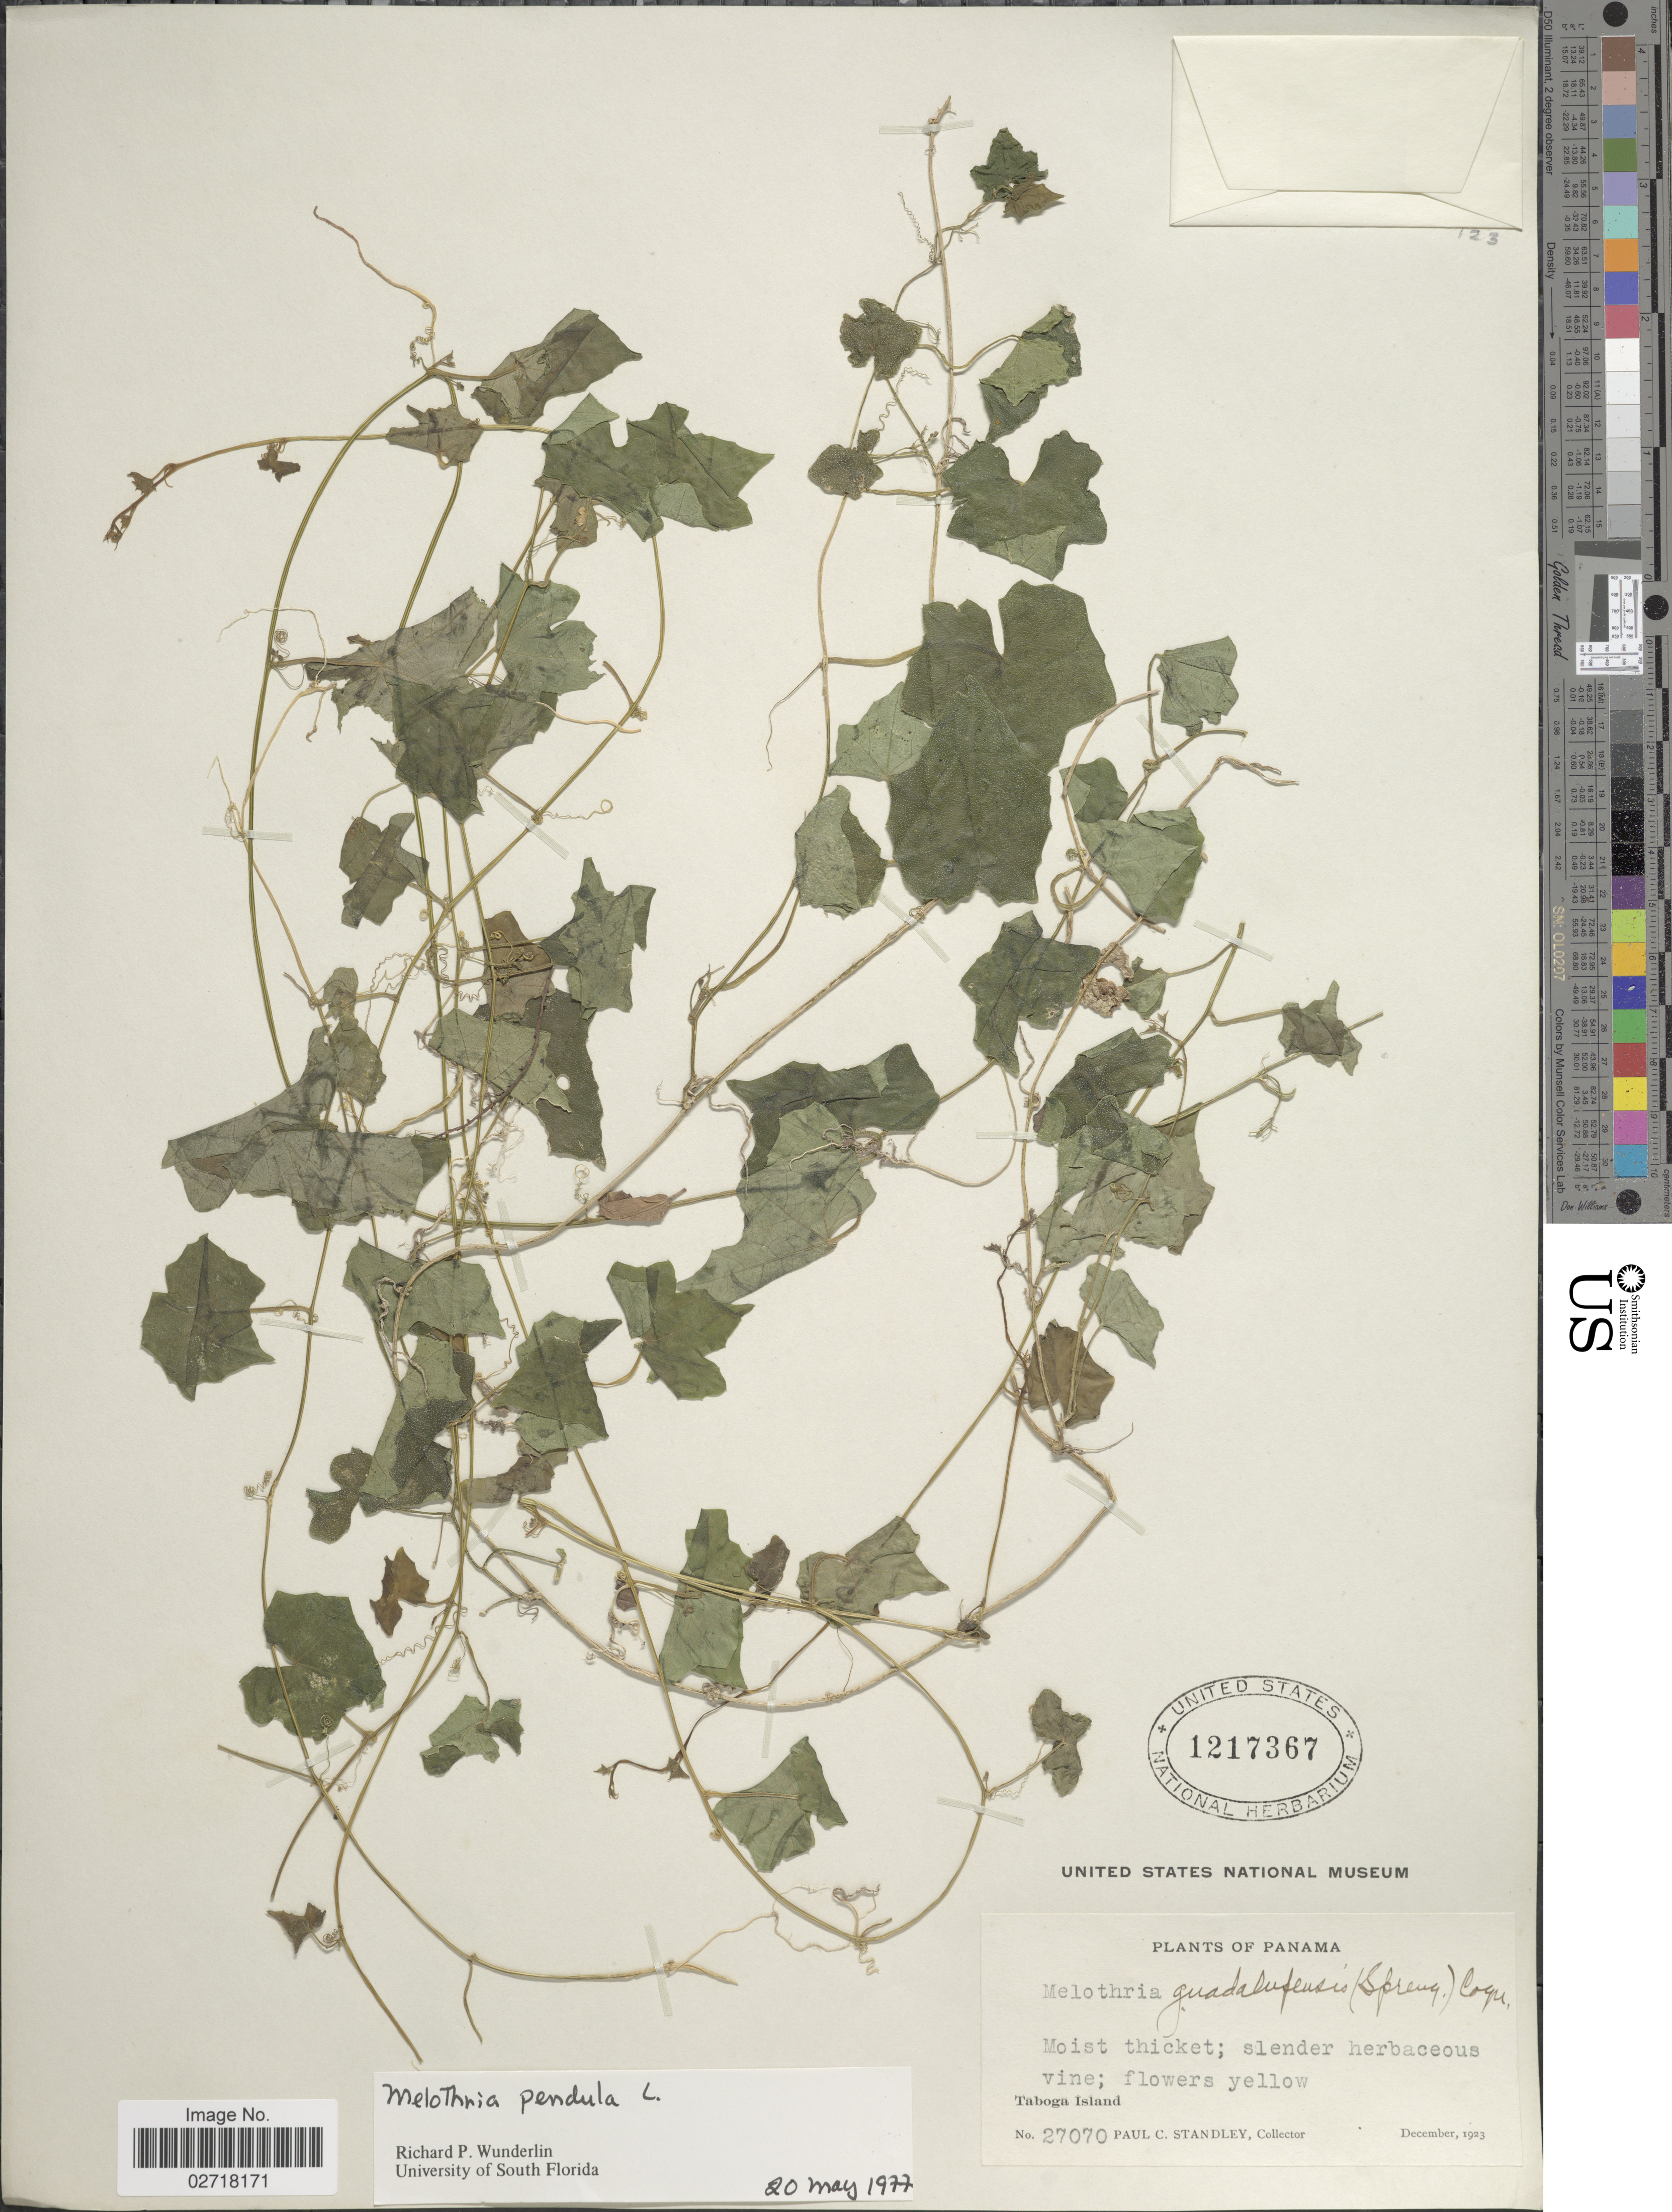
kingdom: Plantae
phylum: Tracheophyta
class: Magnoliopsida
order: Cucurbitales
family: Cucurbitaceae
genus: Melothria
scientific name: Melothria pendula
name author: L.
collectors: P. C. Standley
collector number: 27070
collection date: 1923-12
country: Panama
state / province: Panamá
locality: Taboga Island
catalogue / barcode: US 1217367